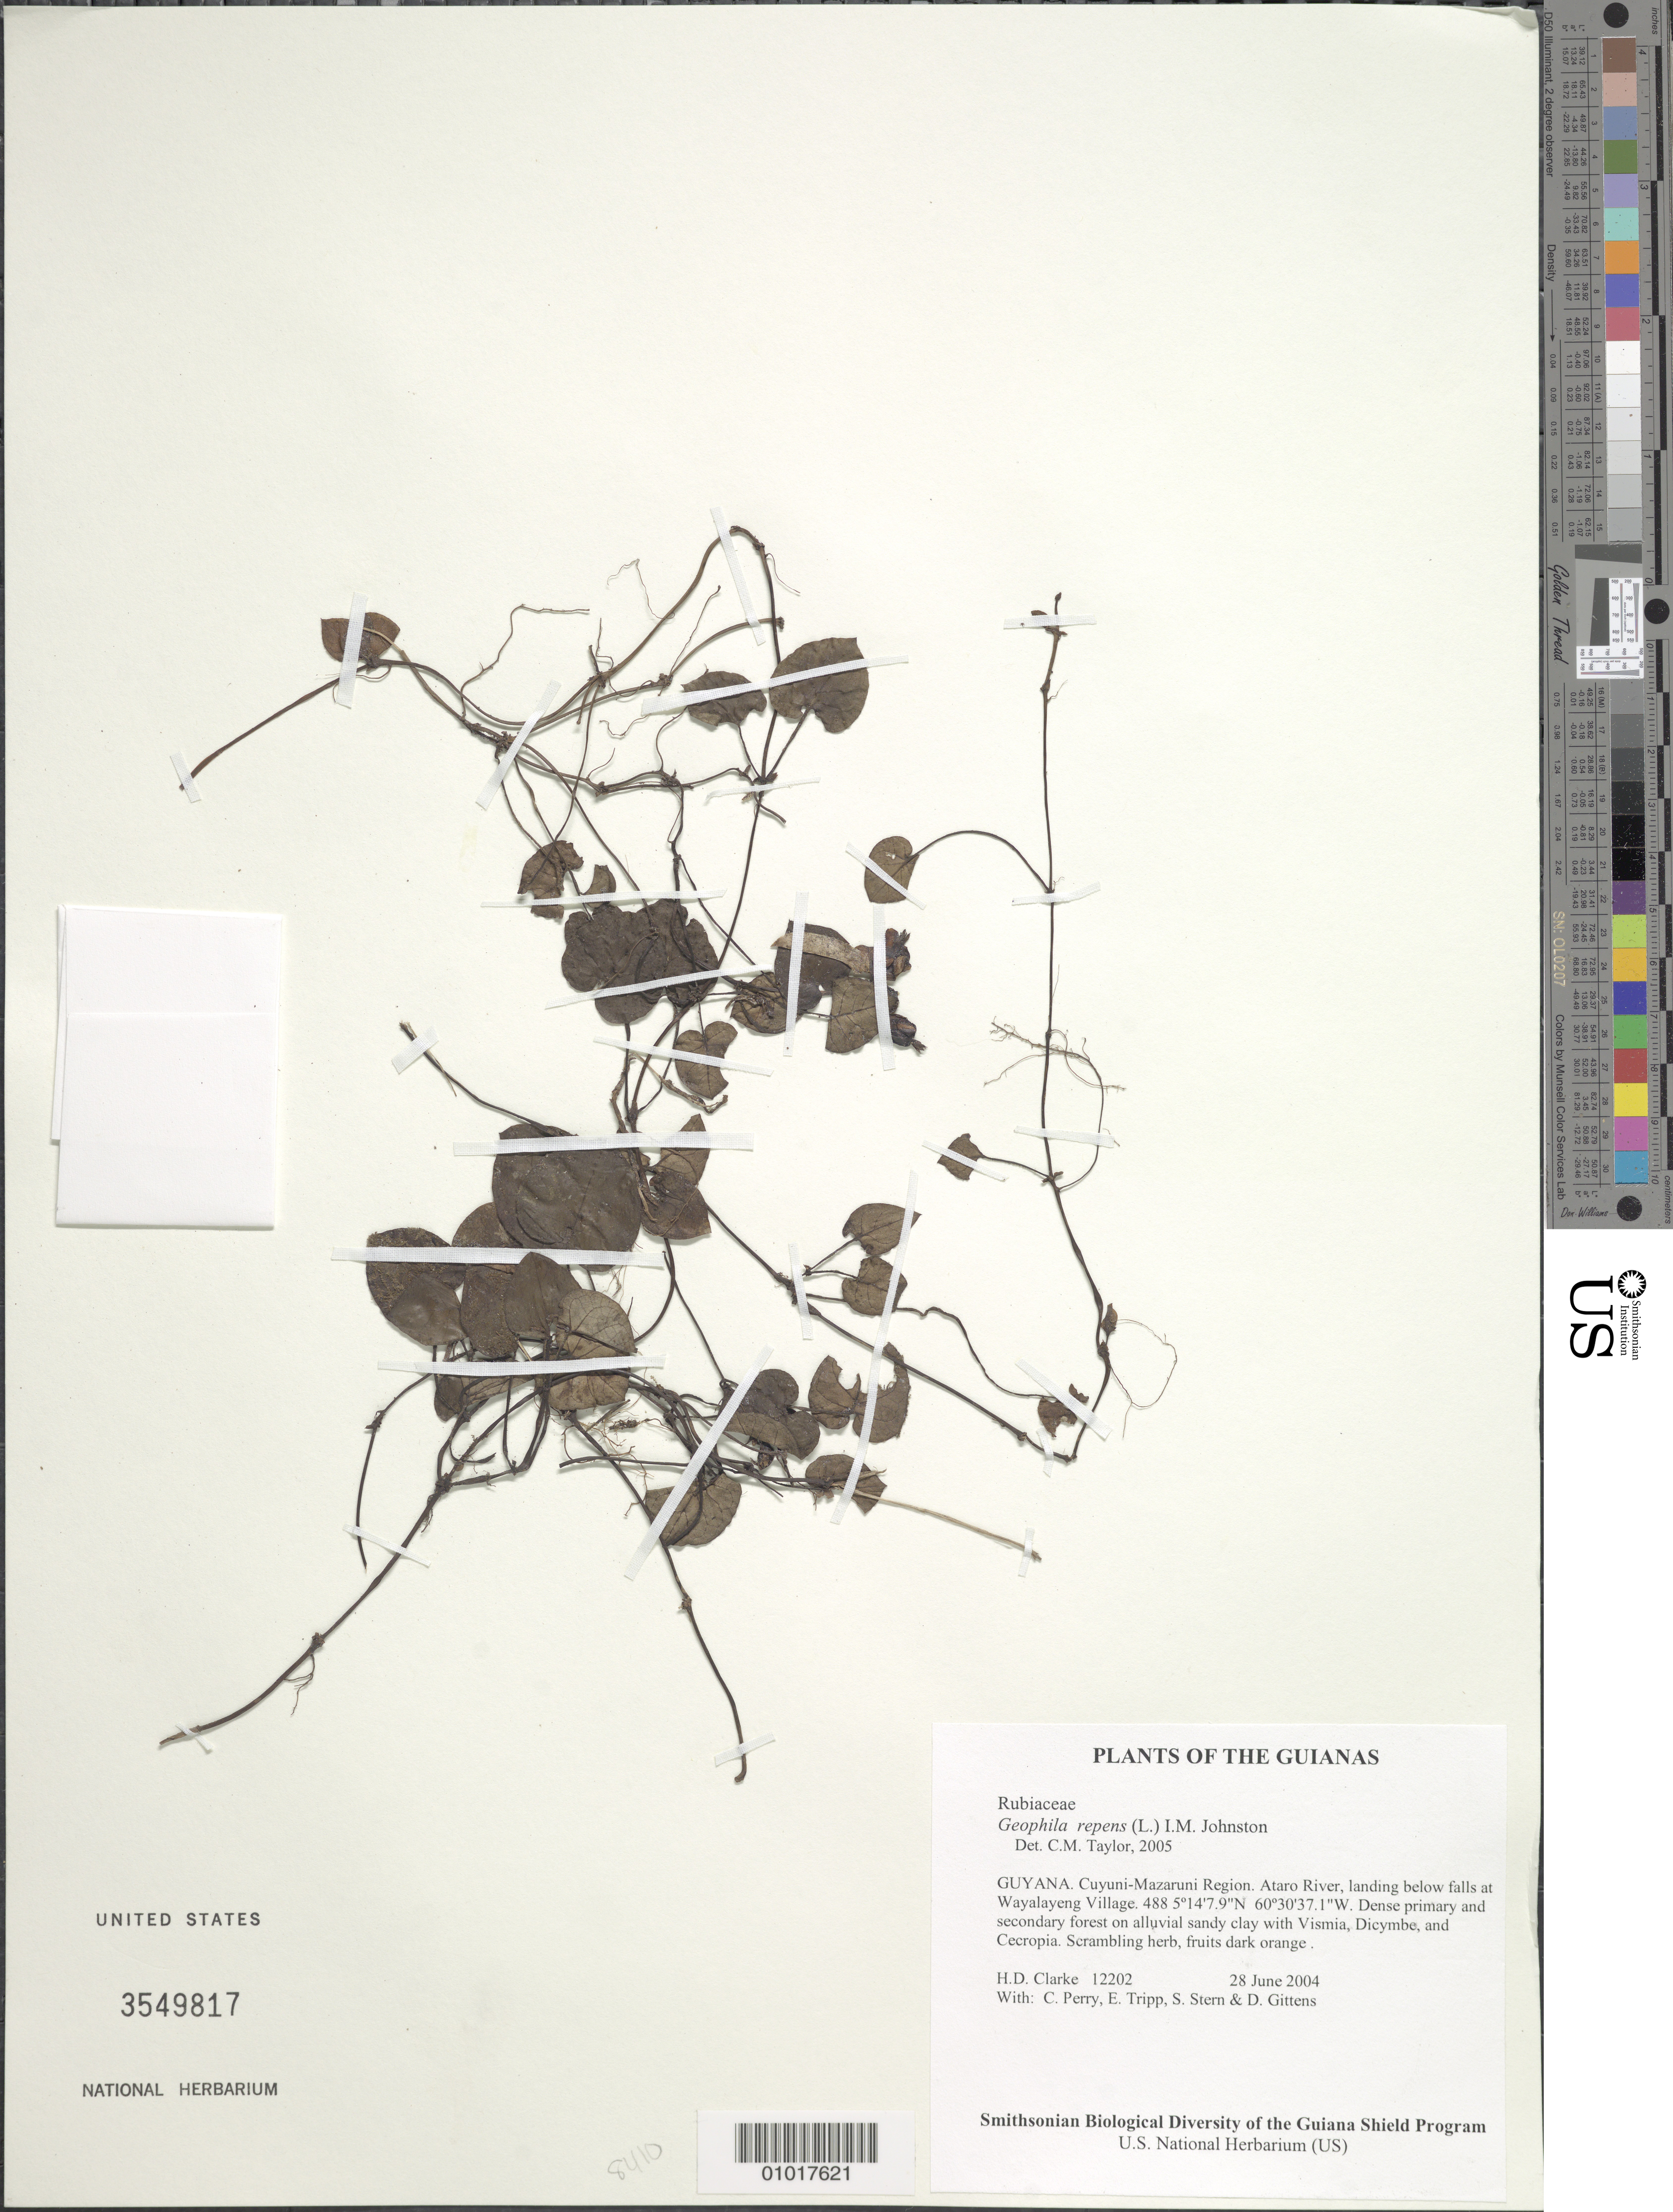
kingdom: Plantae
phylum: Tracheophyta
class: Magnoliopsida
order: Gentianales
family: Rubiaceae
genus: Geophila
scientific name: Geophila repens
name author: (L.) I.M. Johnst.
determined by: Taylor, Charlotte M.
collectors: H. D. Clarke, C. Perry, E. Tripp, S. R. Stern & D. Gittens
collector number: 12202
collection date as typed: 28 June 2004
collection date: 2004-06-28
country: Guyana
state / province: Cuyuni-Mazaruni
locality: Ataro River, landing below falls at Wayalayeng Village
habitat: Dense primary and secondary forest on alluvial sandy clay with Vismia, Dicymbe, and Cecropia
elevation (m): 488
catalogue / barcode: US 3549817